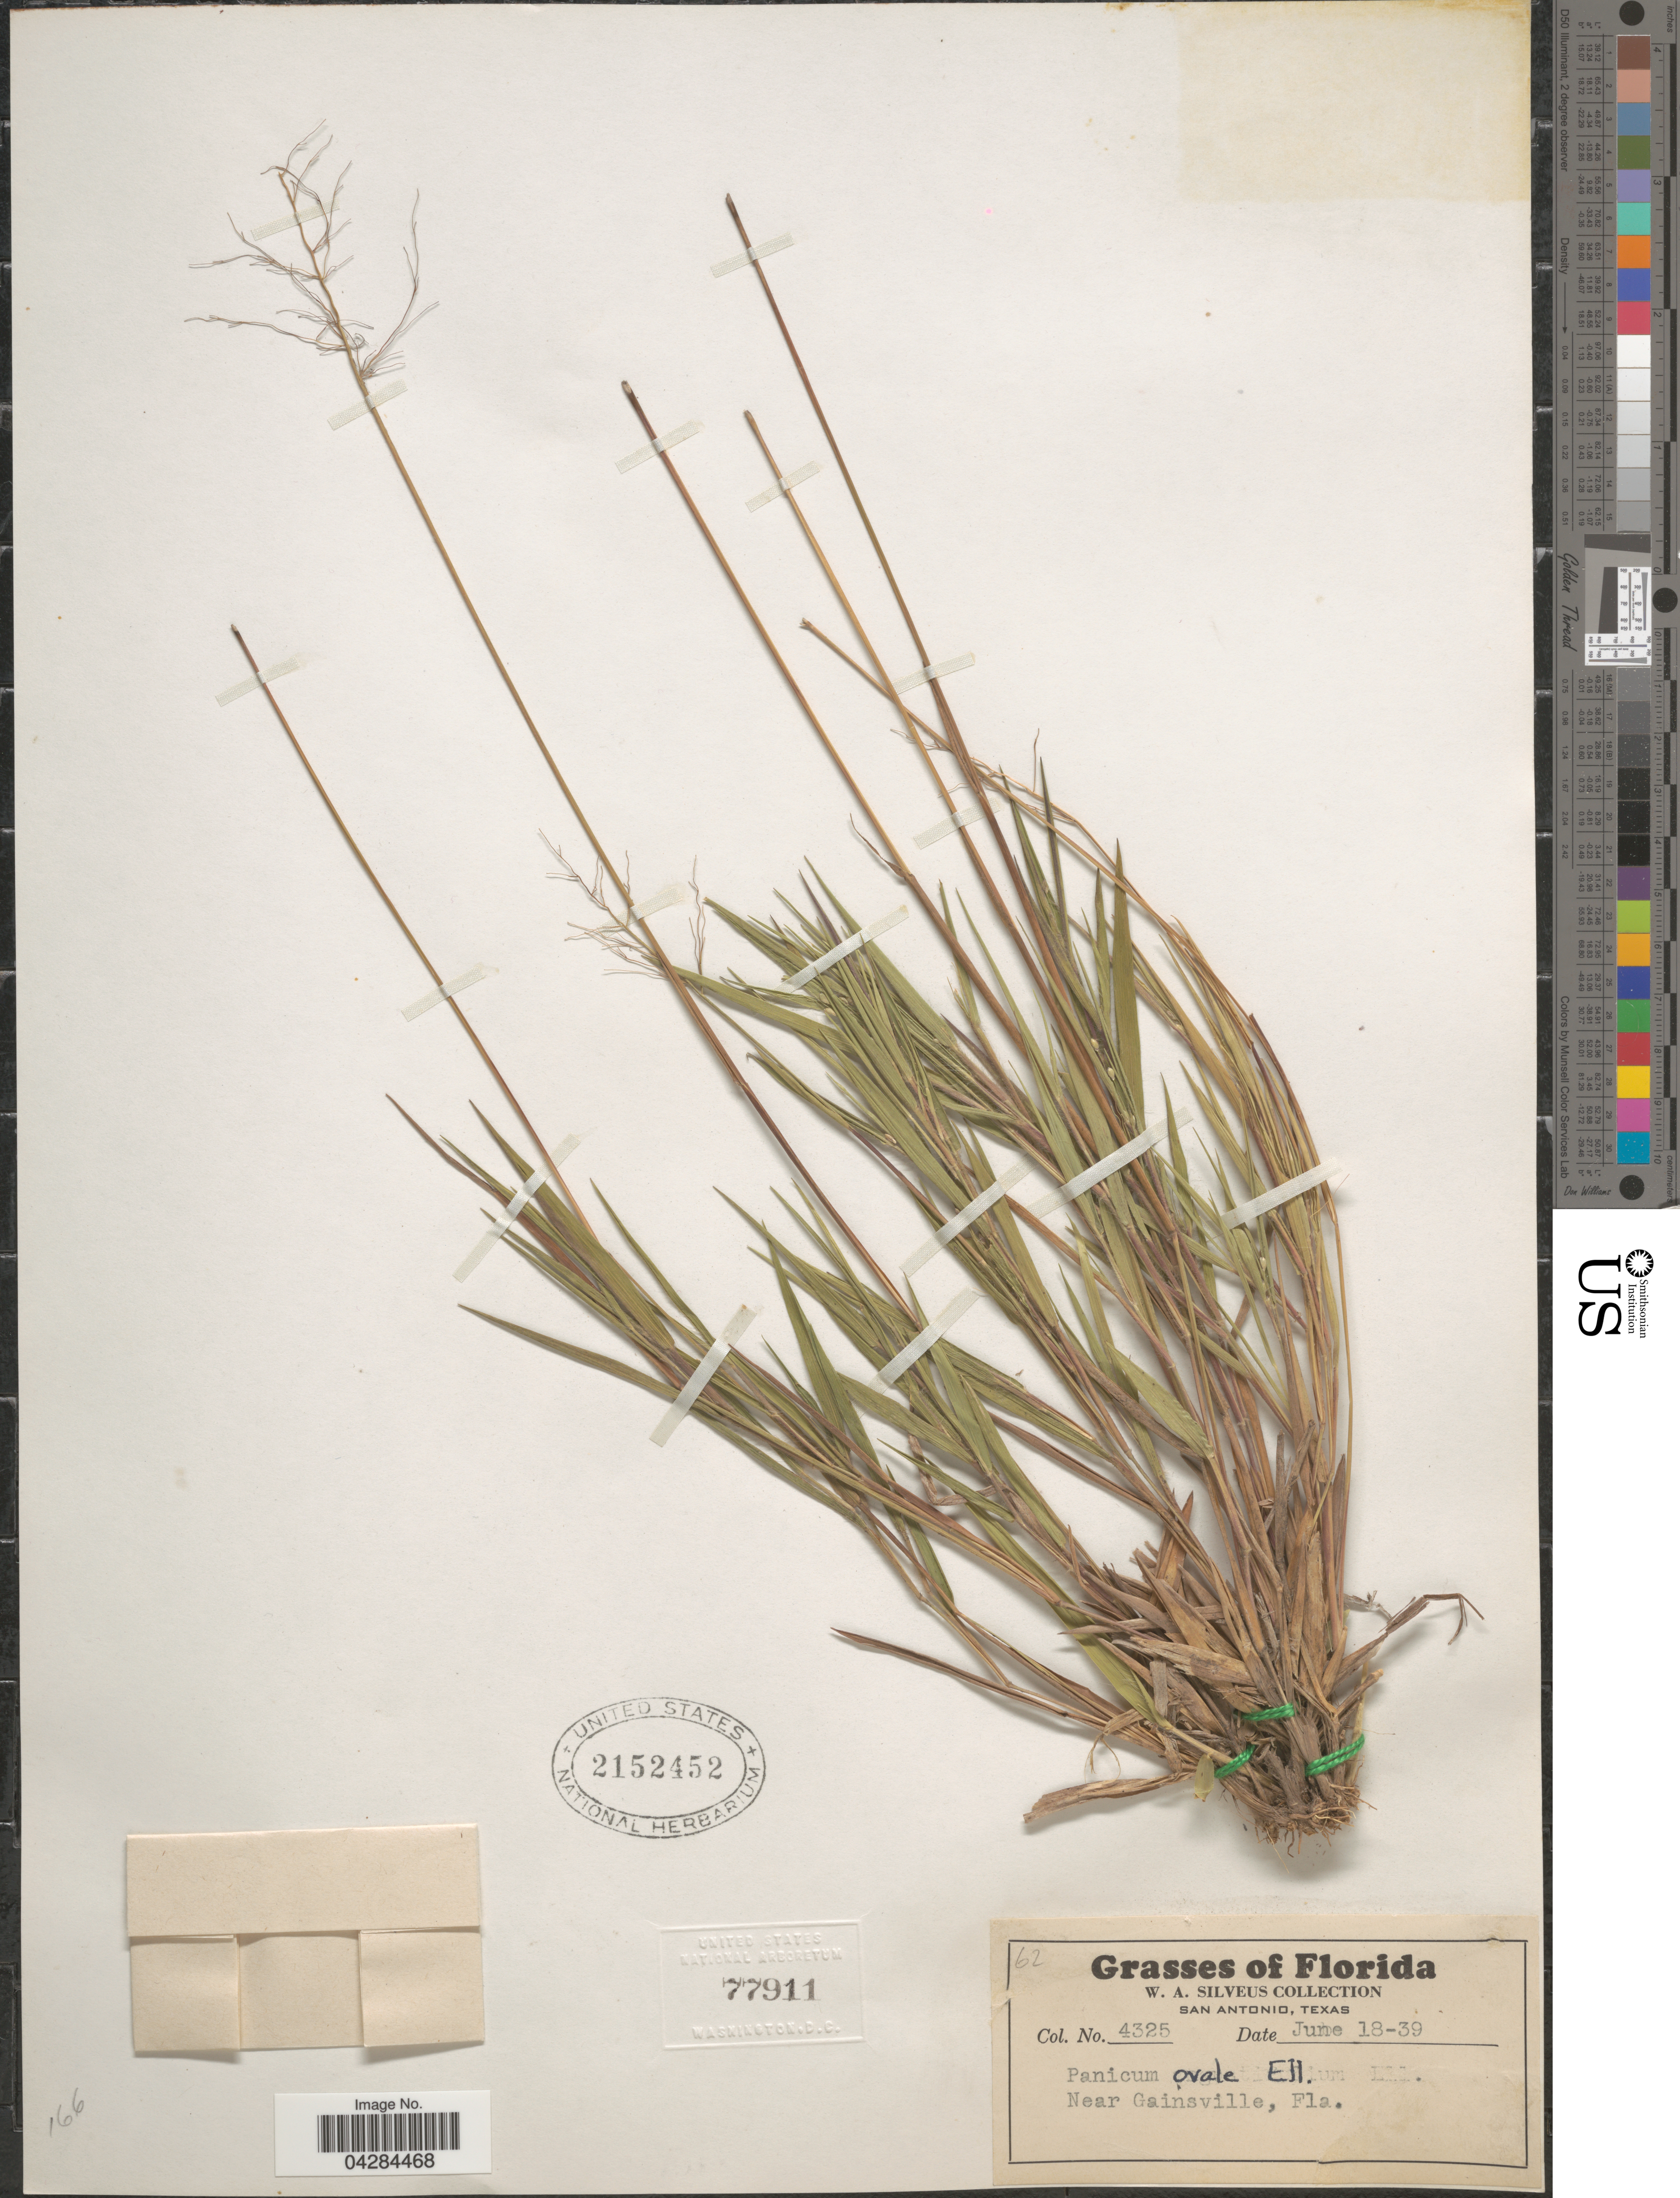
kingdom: Plantae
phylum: Tracheophyta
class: Liliopsida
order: Poales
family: Poaceae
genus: Dichanthelium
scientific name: Dichanthelium ovale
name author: (Elliott) Gould & C.A. Clark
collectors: W. Silveus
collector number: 4325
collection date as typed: Transcribed d/m/y: 18/6/39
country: United States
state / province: Florida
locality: Near Gainsville.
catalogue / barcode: US 2152452